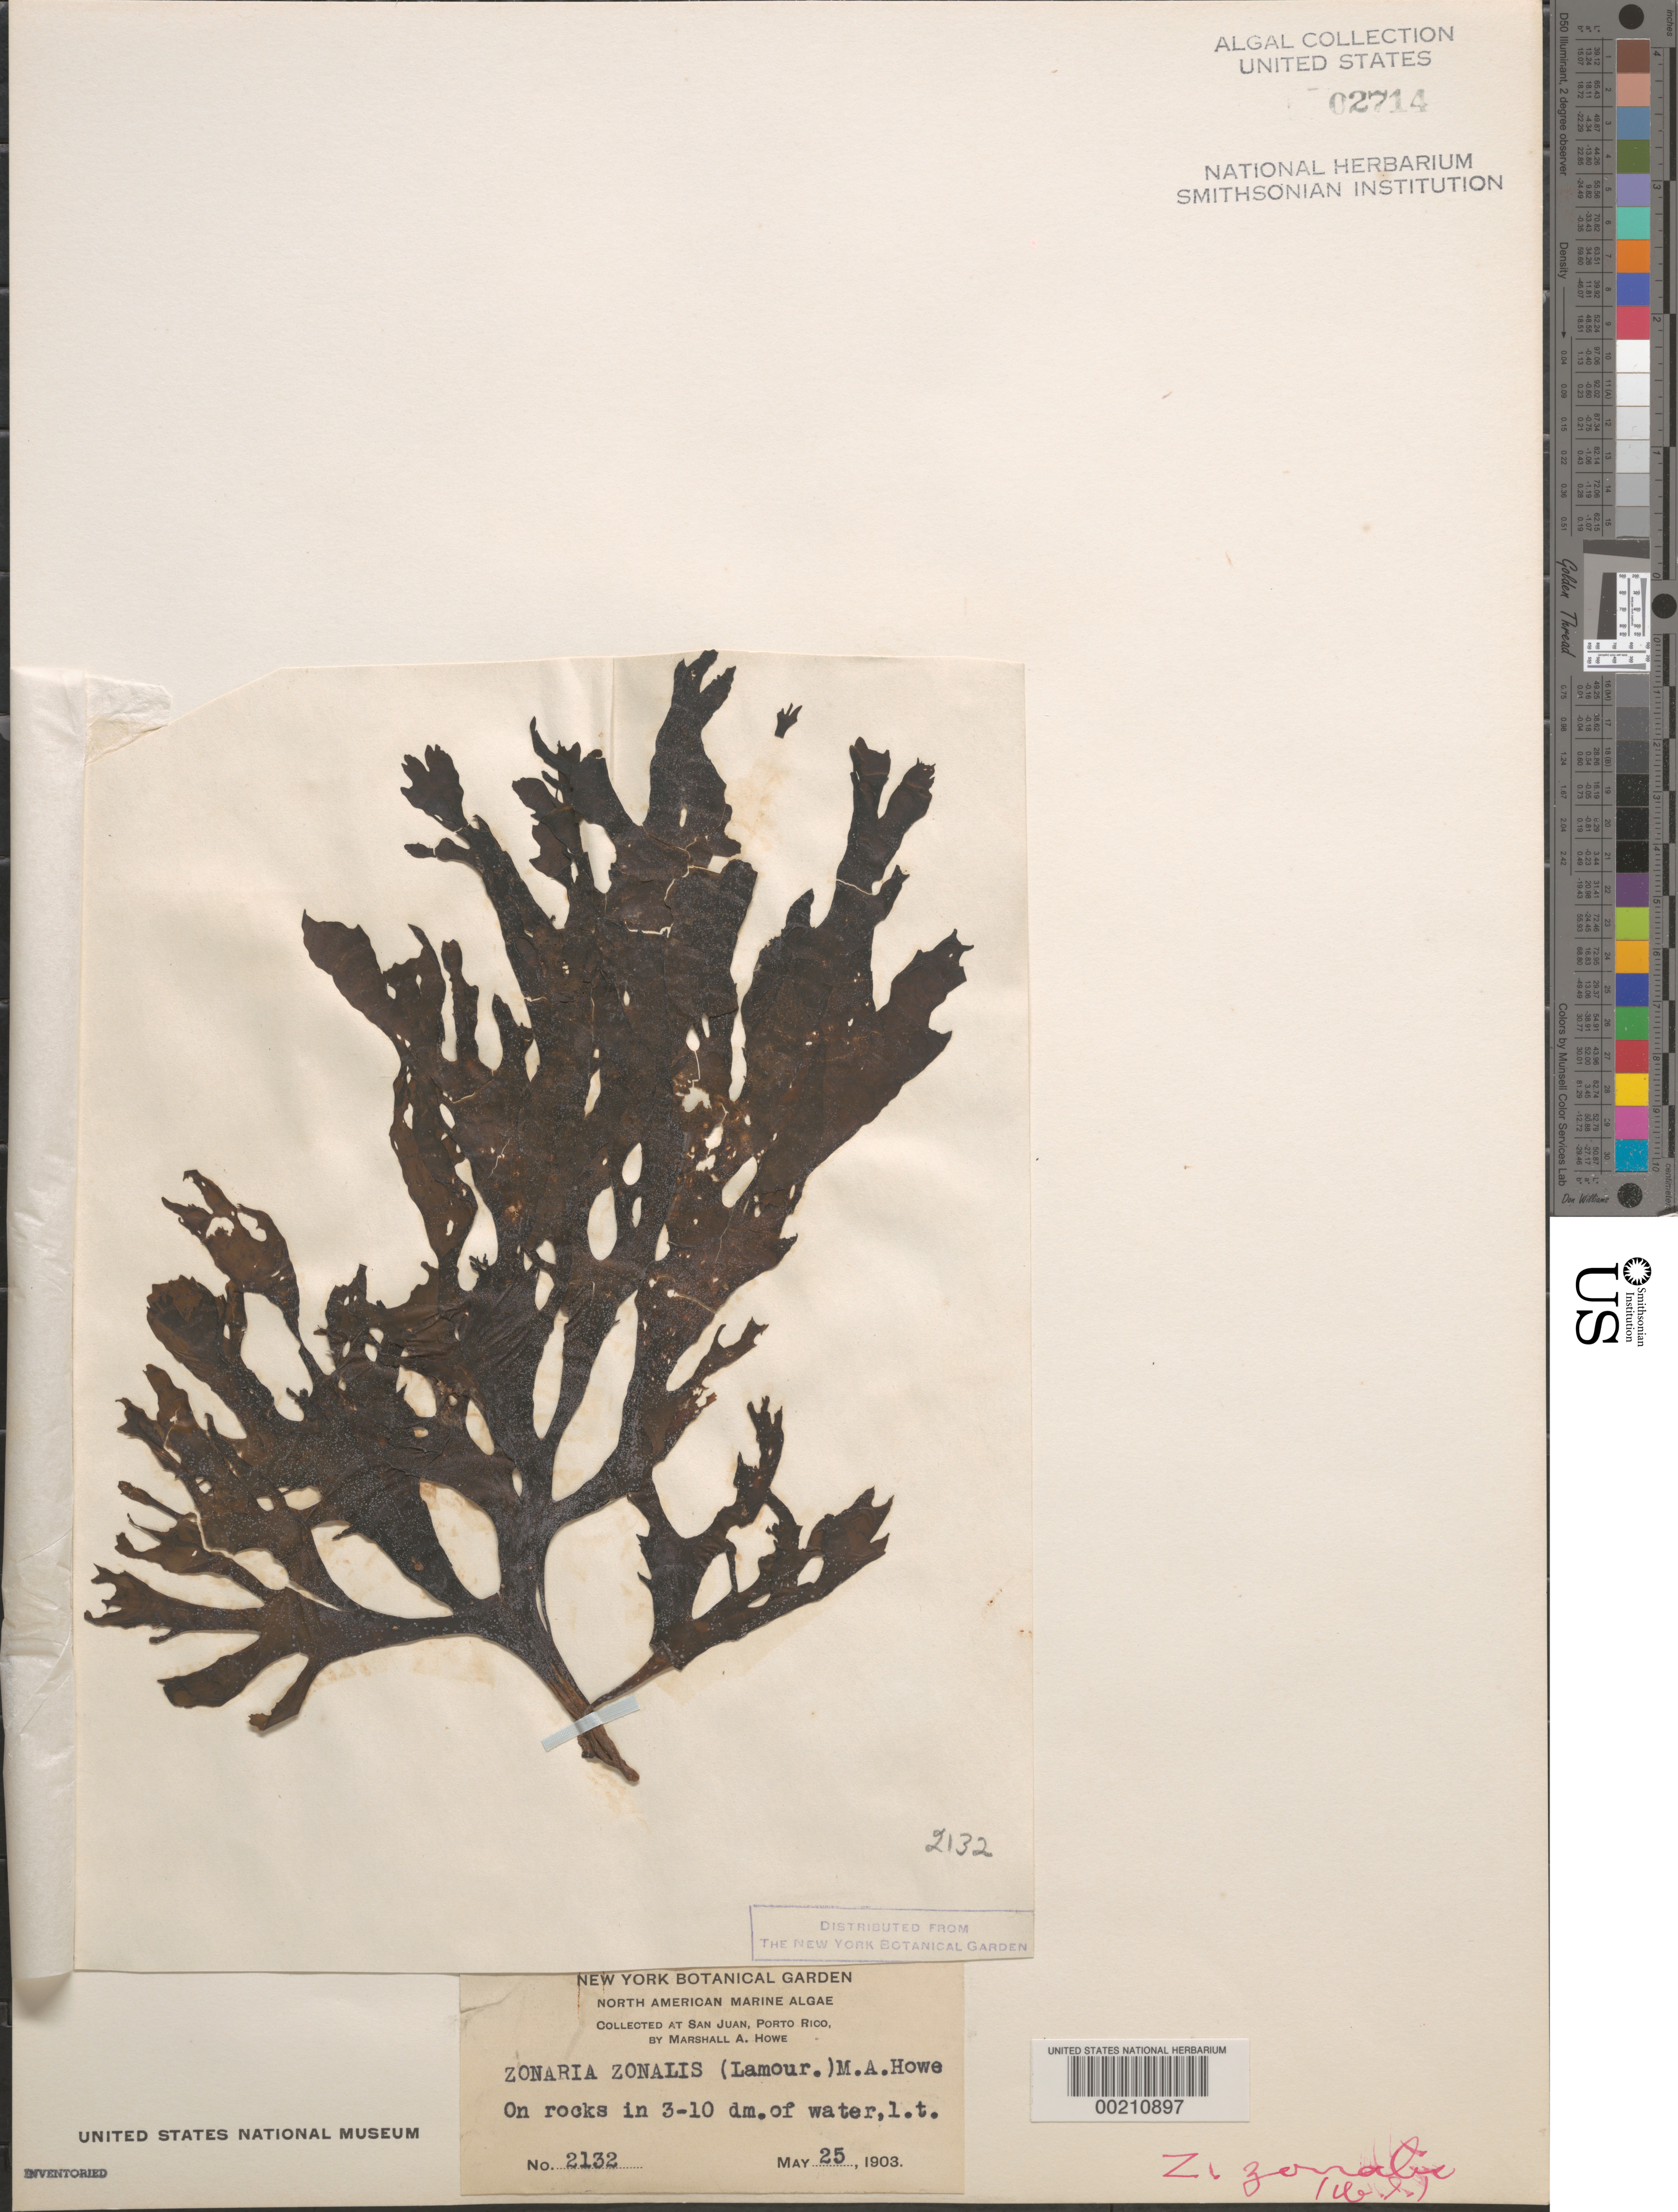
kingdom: Chromista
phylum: Ochrophyta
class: Phaeophyceae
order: Dictyotales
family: Dictyotaceae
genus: Zonaria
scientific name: Zonaria zonalis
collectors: M. A. Howe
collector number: MAH 2132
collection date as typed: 25 May 1903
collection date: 1903-05-25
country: Puerto Rico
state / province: San Juan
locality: San Juan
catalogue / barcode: US 2714